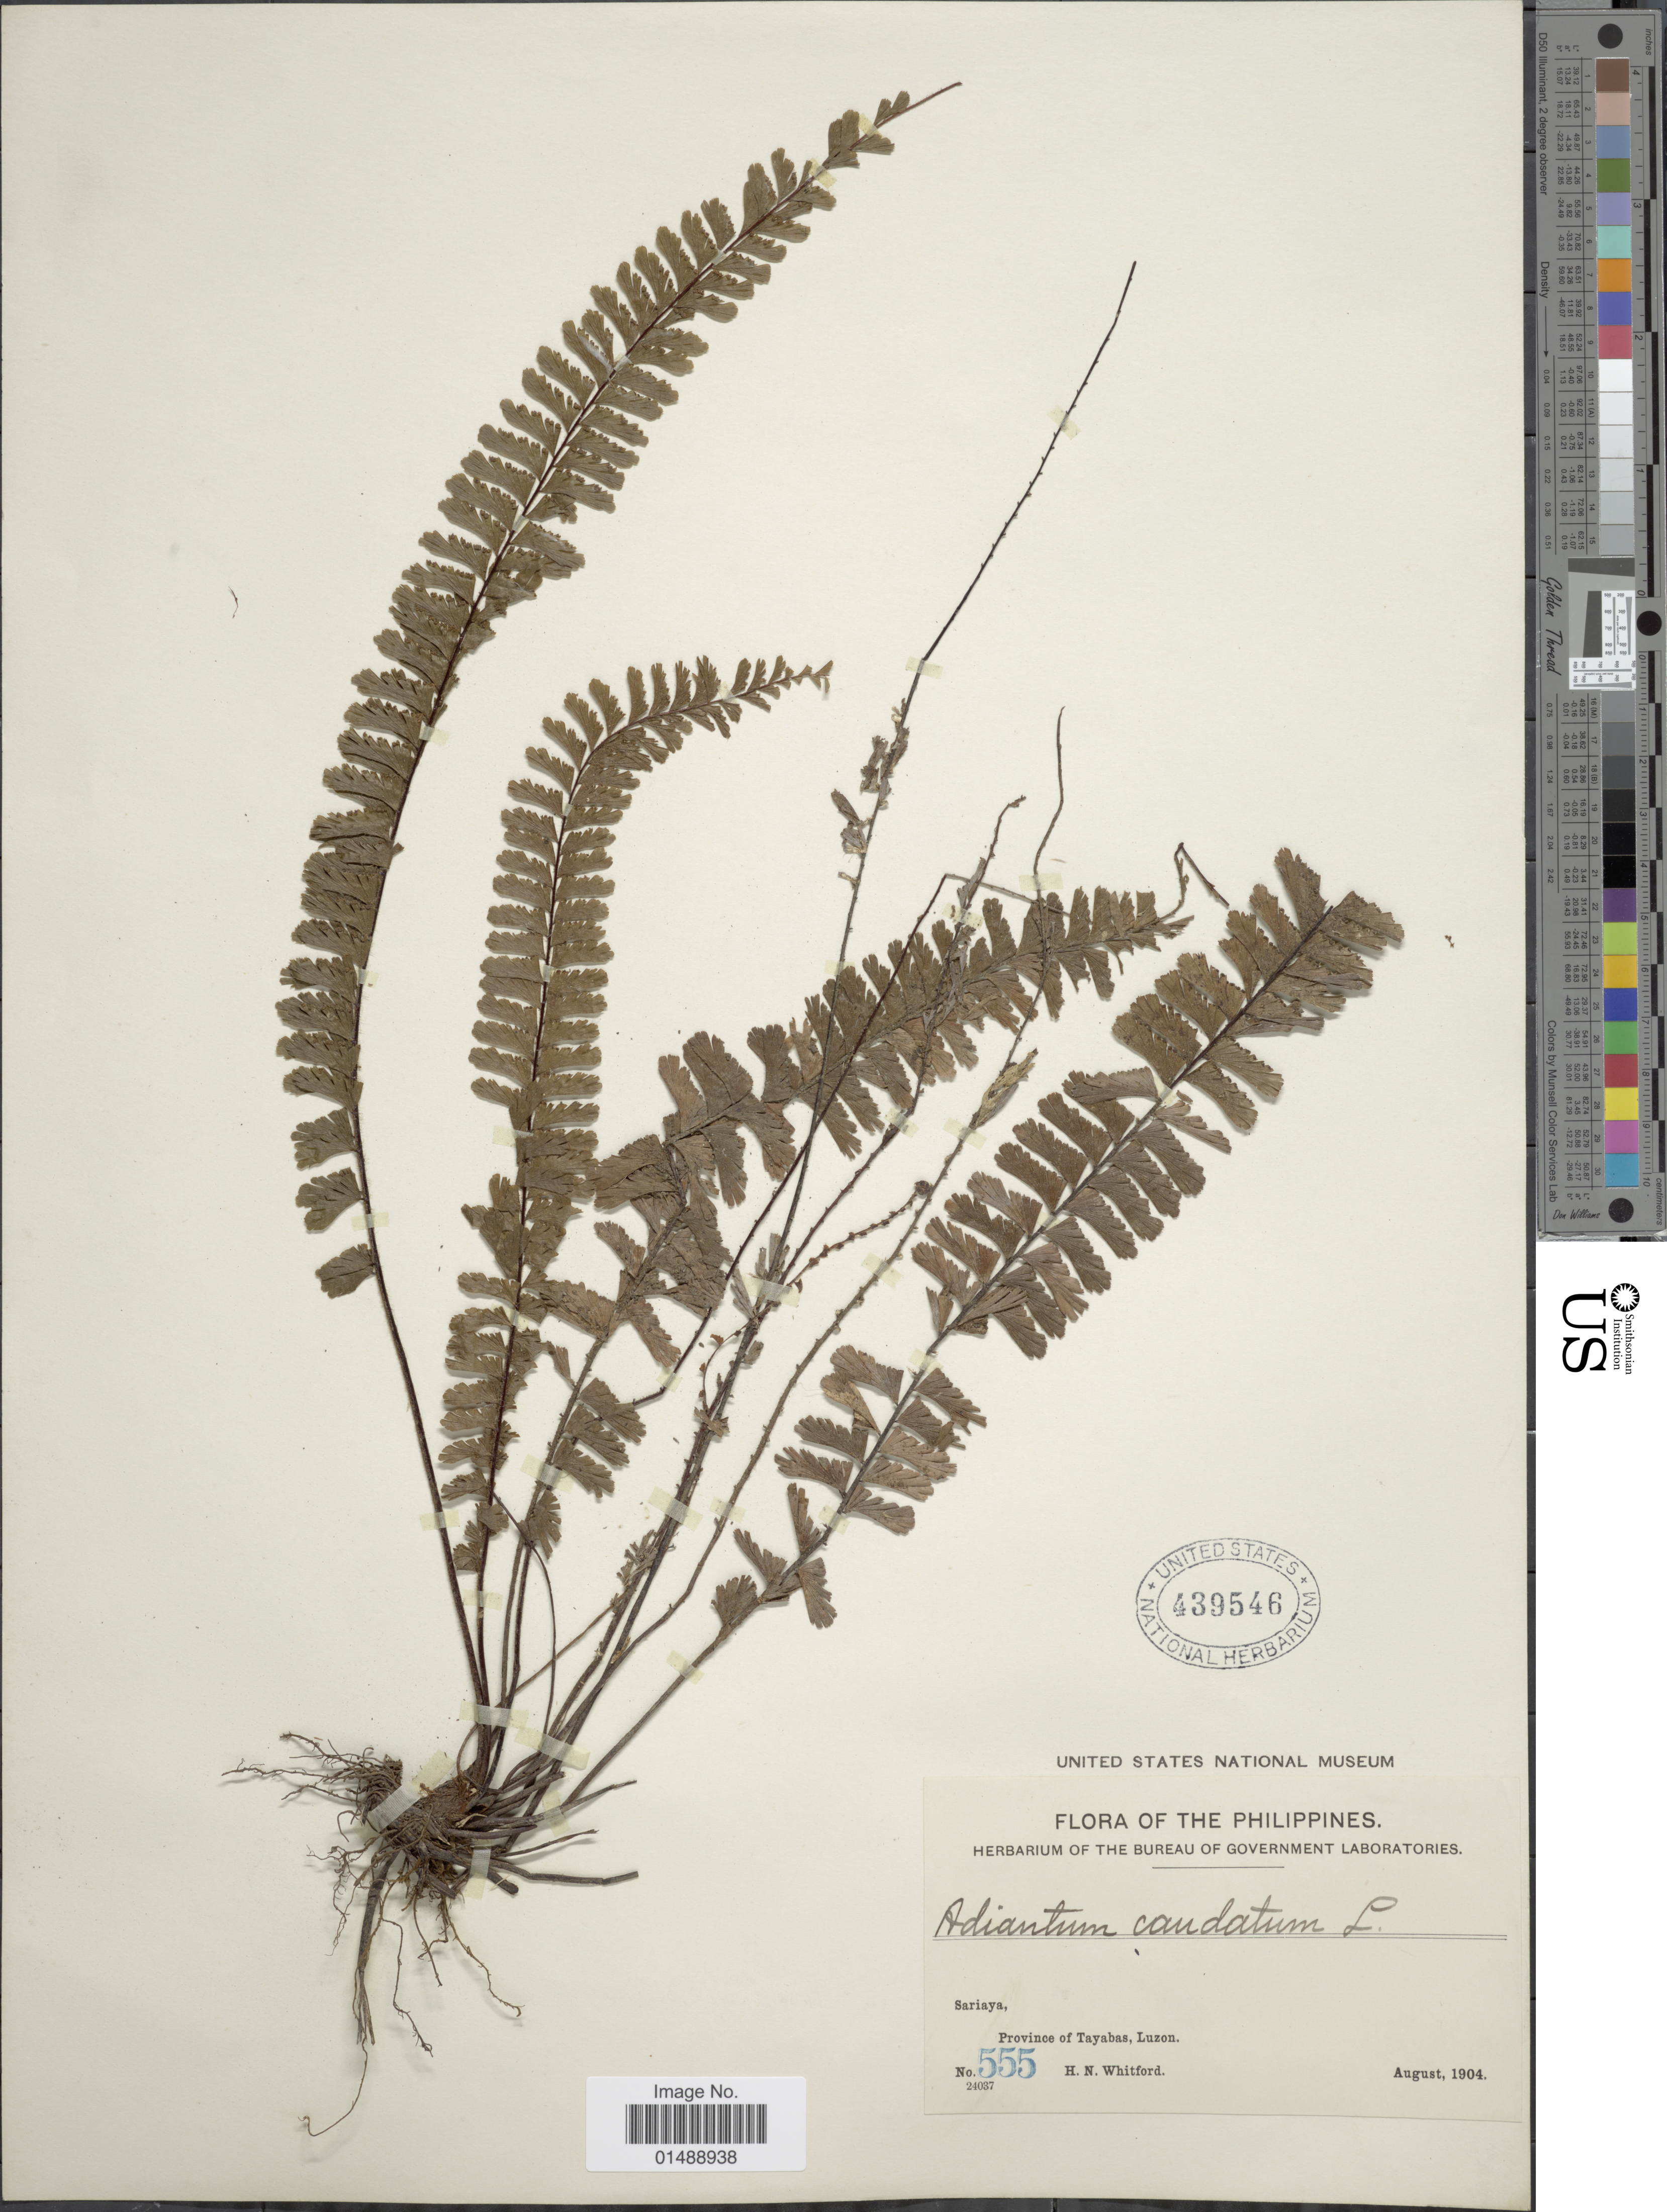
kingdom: Plantae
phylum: Tracheophyta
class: Polypodiopsida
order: Polypodiales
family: Pteridaceae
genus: Adiantum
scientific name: Adiantum caudatum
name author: L.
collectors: H. N. Whitford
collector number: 555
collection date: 1904-08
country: Philippines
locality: Sariaya, Province of Tayabas, Luzon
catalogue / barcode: US 439546